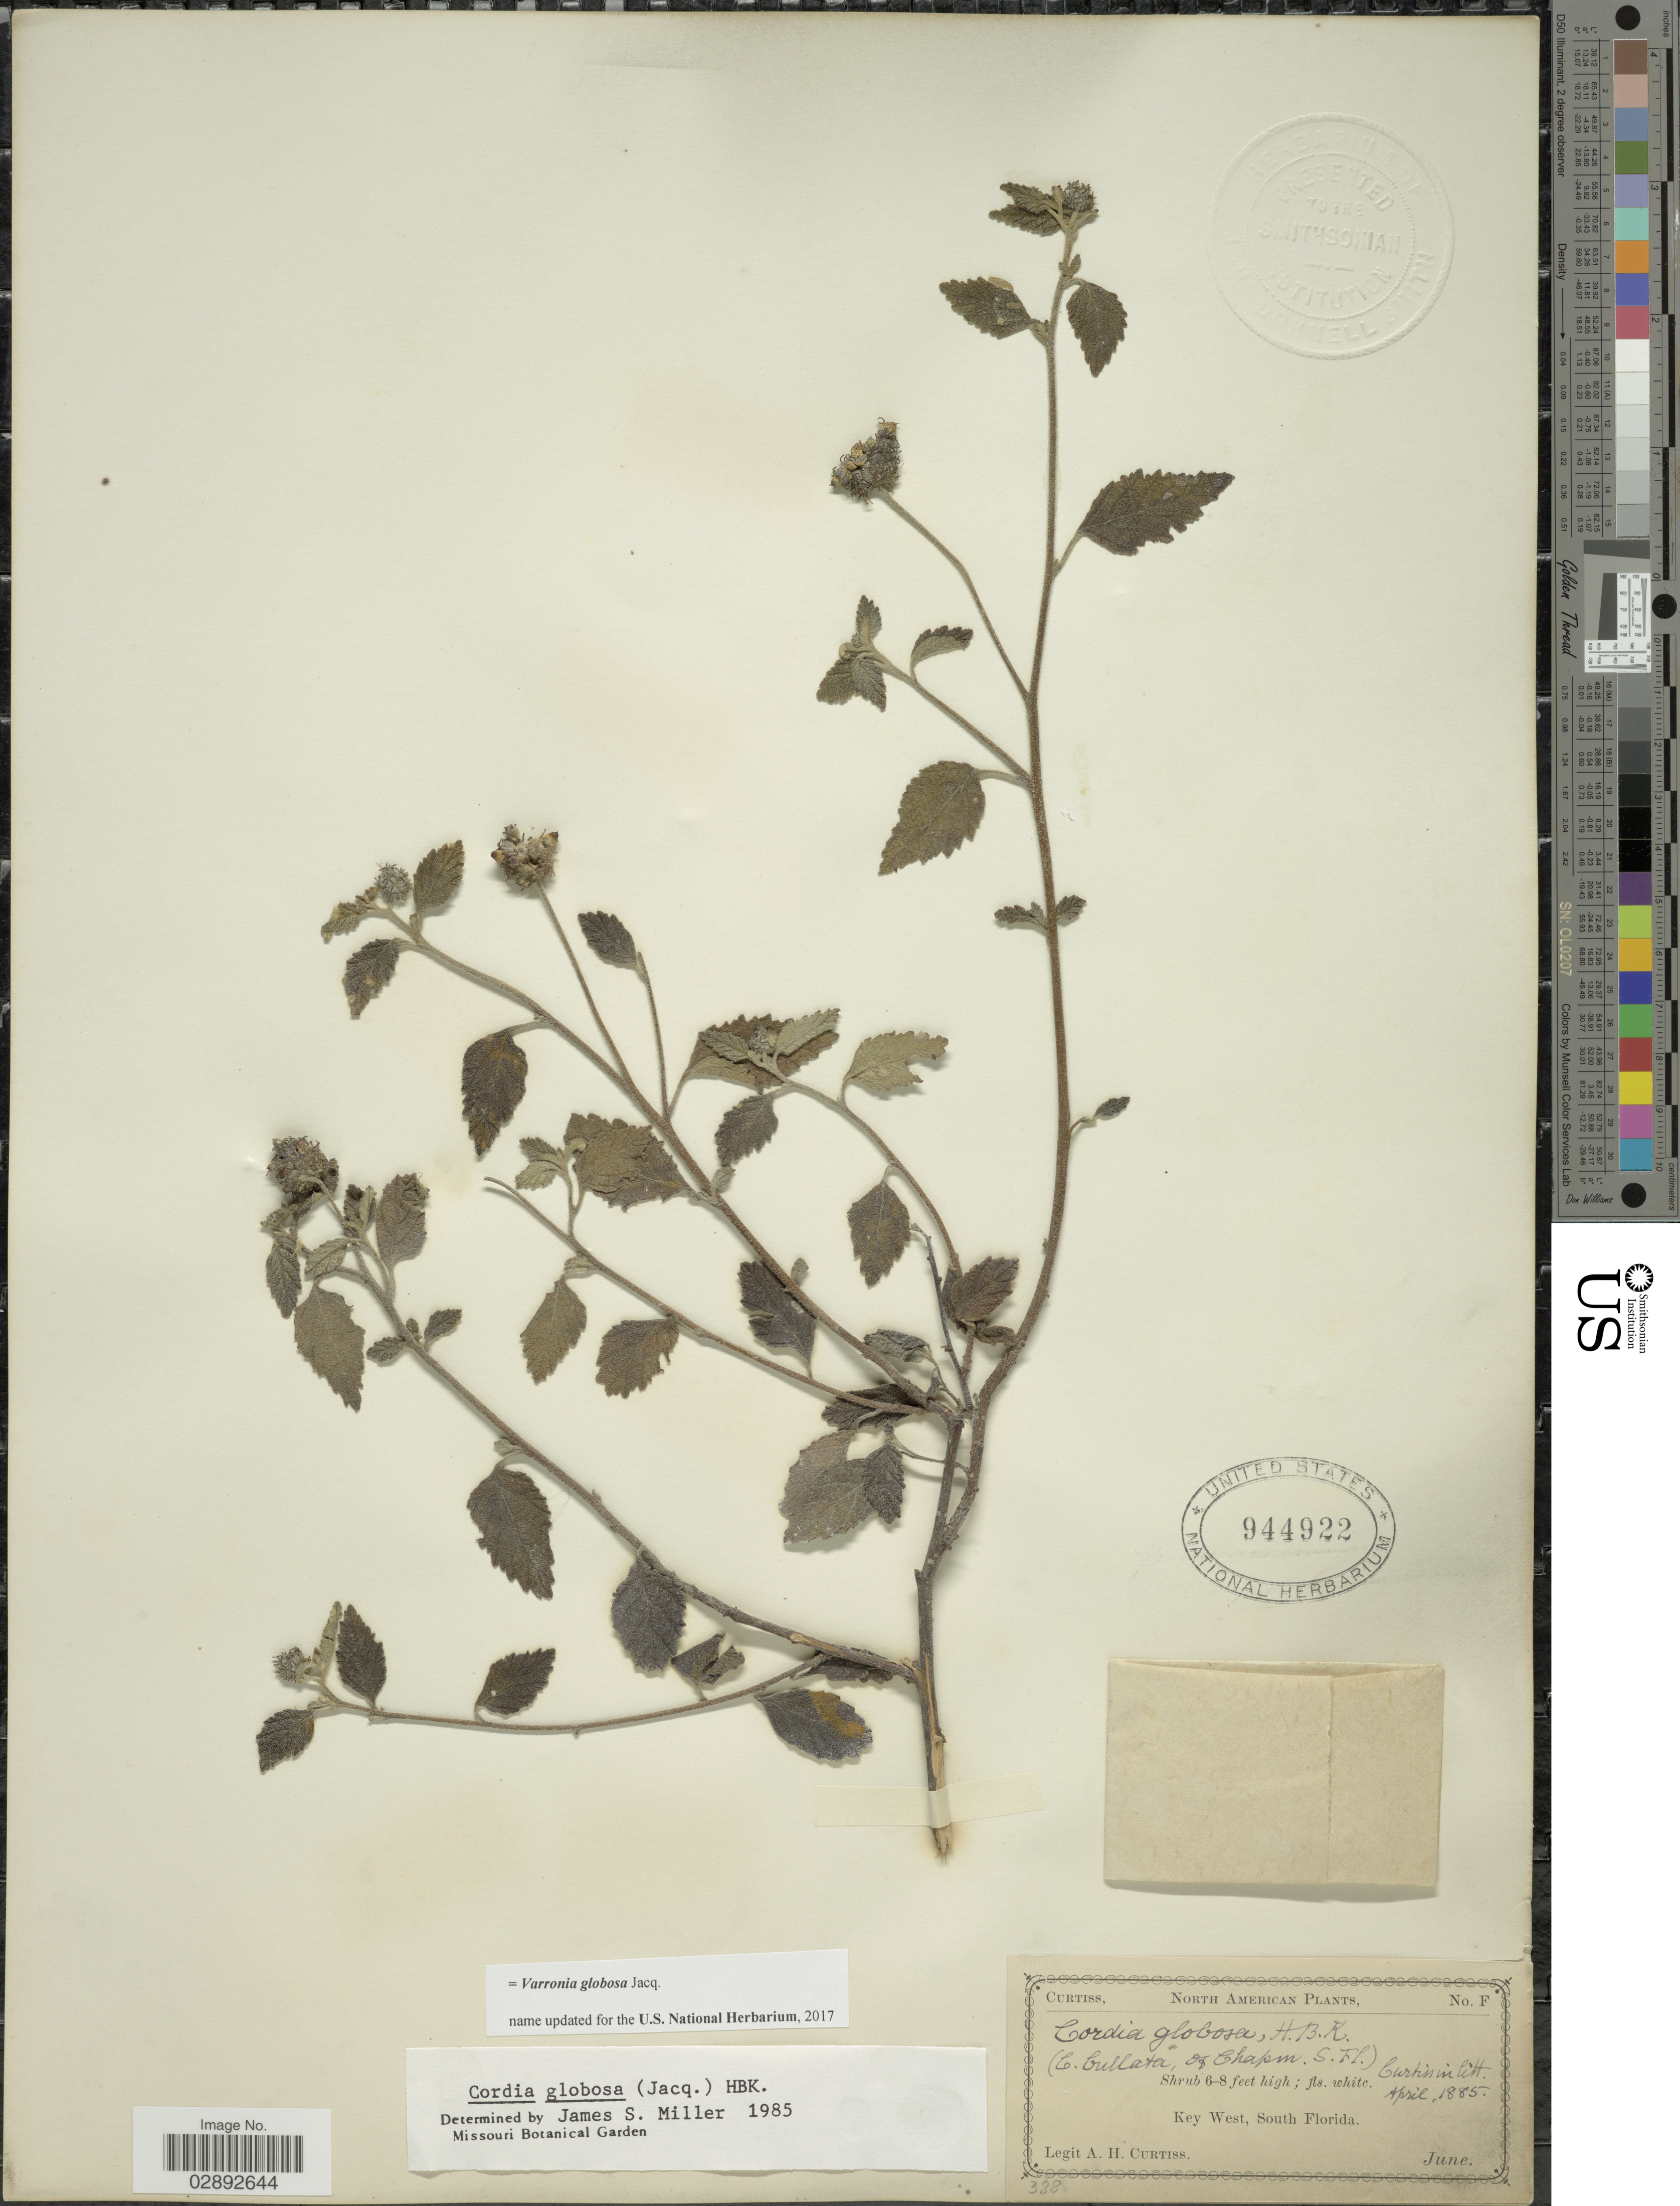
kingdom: Plantae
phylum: Tracheophyta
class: Magnoliopsida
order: Boraginales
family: Cordiaceae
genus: Varronia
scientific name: Varronia globosa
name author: Jacq.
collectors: A. H. Curtiss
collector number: F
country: United States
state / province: Florida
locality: Key West, South Florida.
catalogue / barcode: US 944922